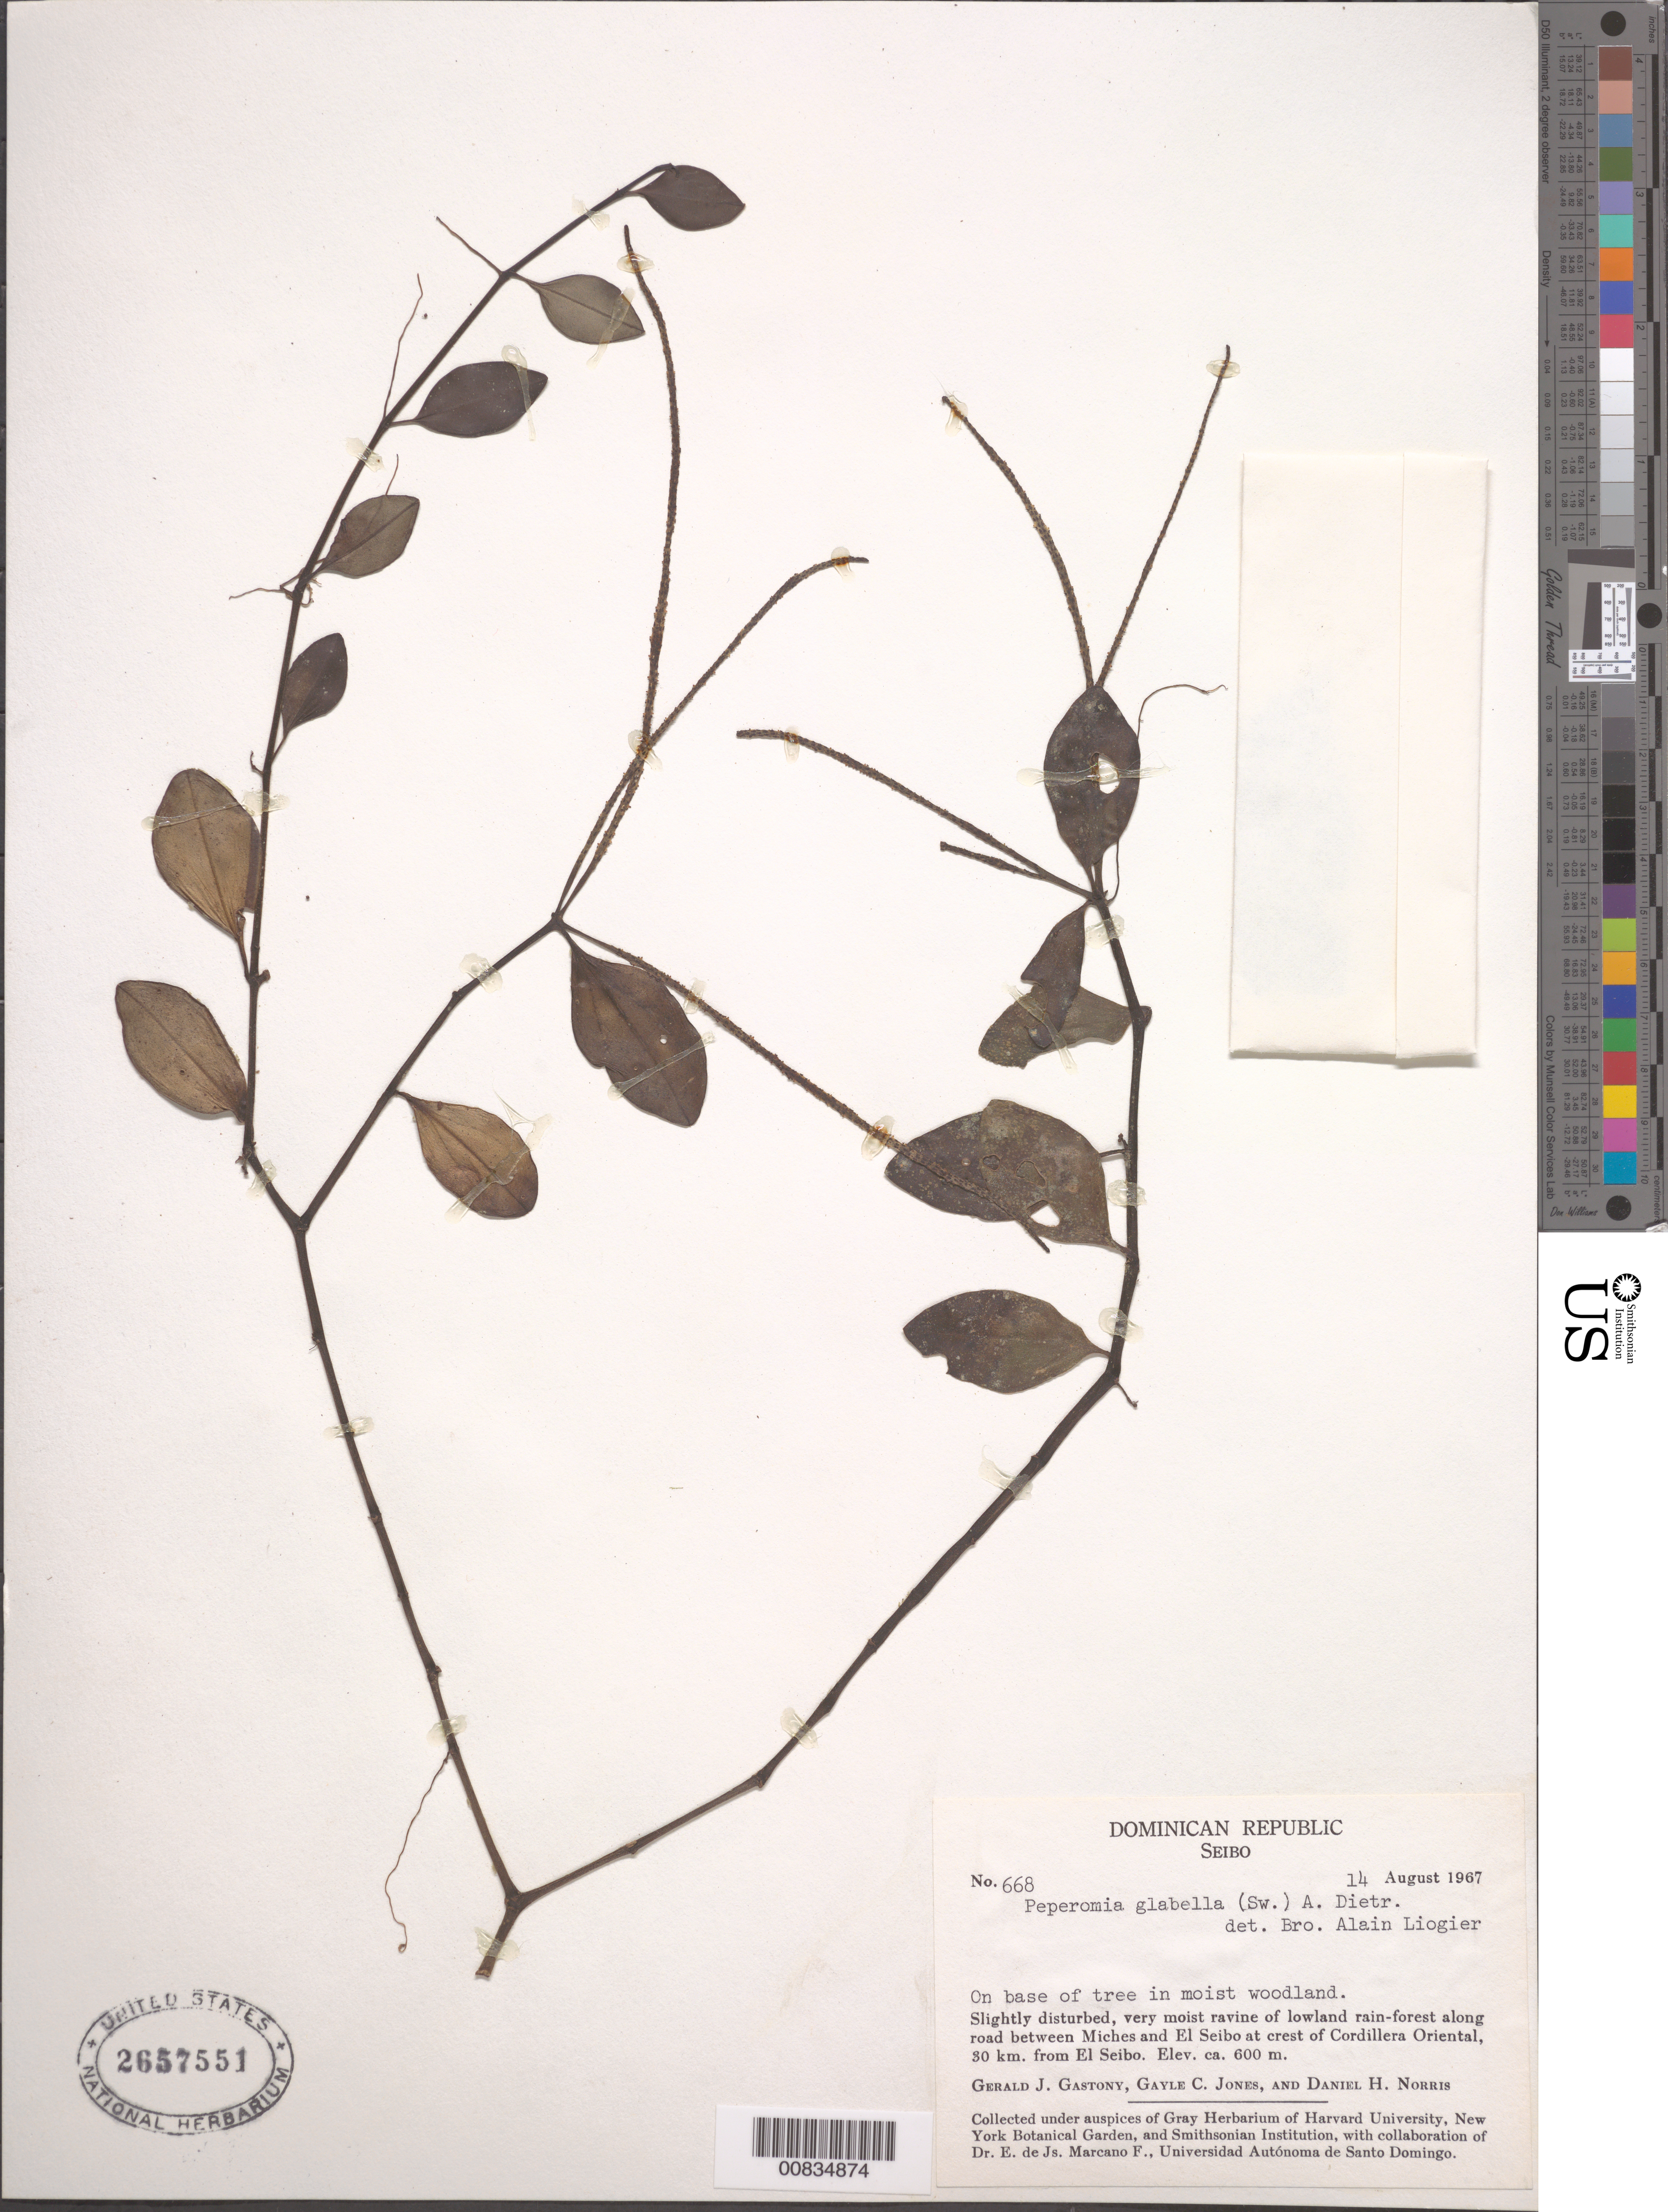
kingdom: Plantae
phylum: Tracheophyta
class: Magnoliopsida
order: Piperales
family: Piperaceae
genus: Peperomia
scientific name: Peperomia glabella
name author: (Sw.) A. Dietr.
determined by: Liogier, Alain H.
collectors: G. Gastony, G. C. Jones & D. H. Norris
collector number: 668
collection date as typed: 14 Aug 1967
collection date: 1967-08-14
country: Dominican Republic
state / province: El Seibo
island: Hispaniola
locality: Along road between Miches and El Seibo at crest of Cordillera Oriental, 30 km. from El Seibo.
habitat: On base of tree in moist woodland. Slightly disturbed, very moist ravine of lowland rain-forest.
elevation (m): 600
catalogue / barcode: US 2657551